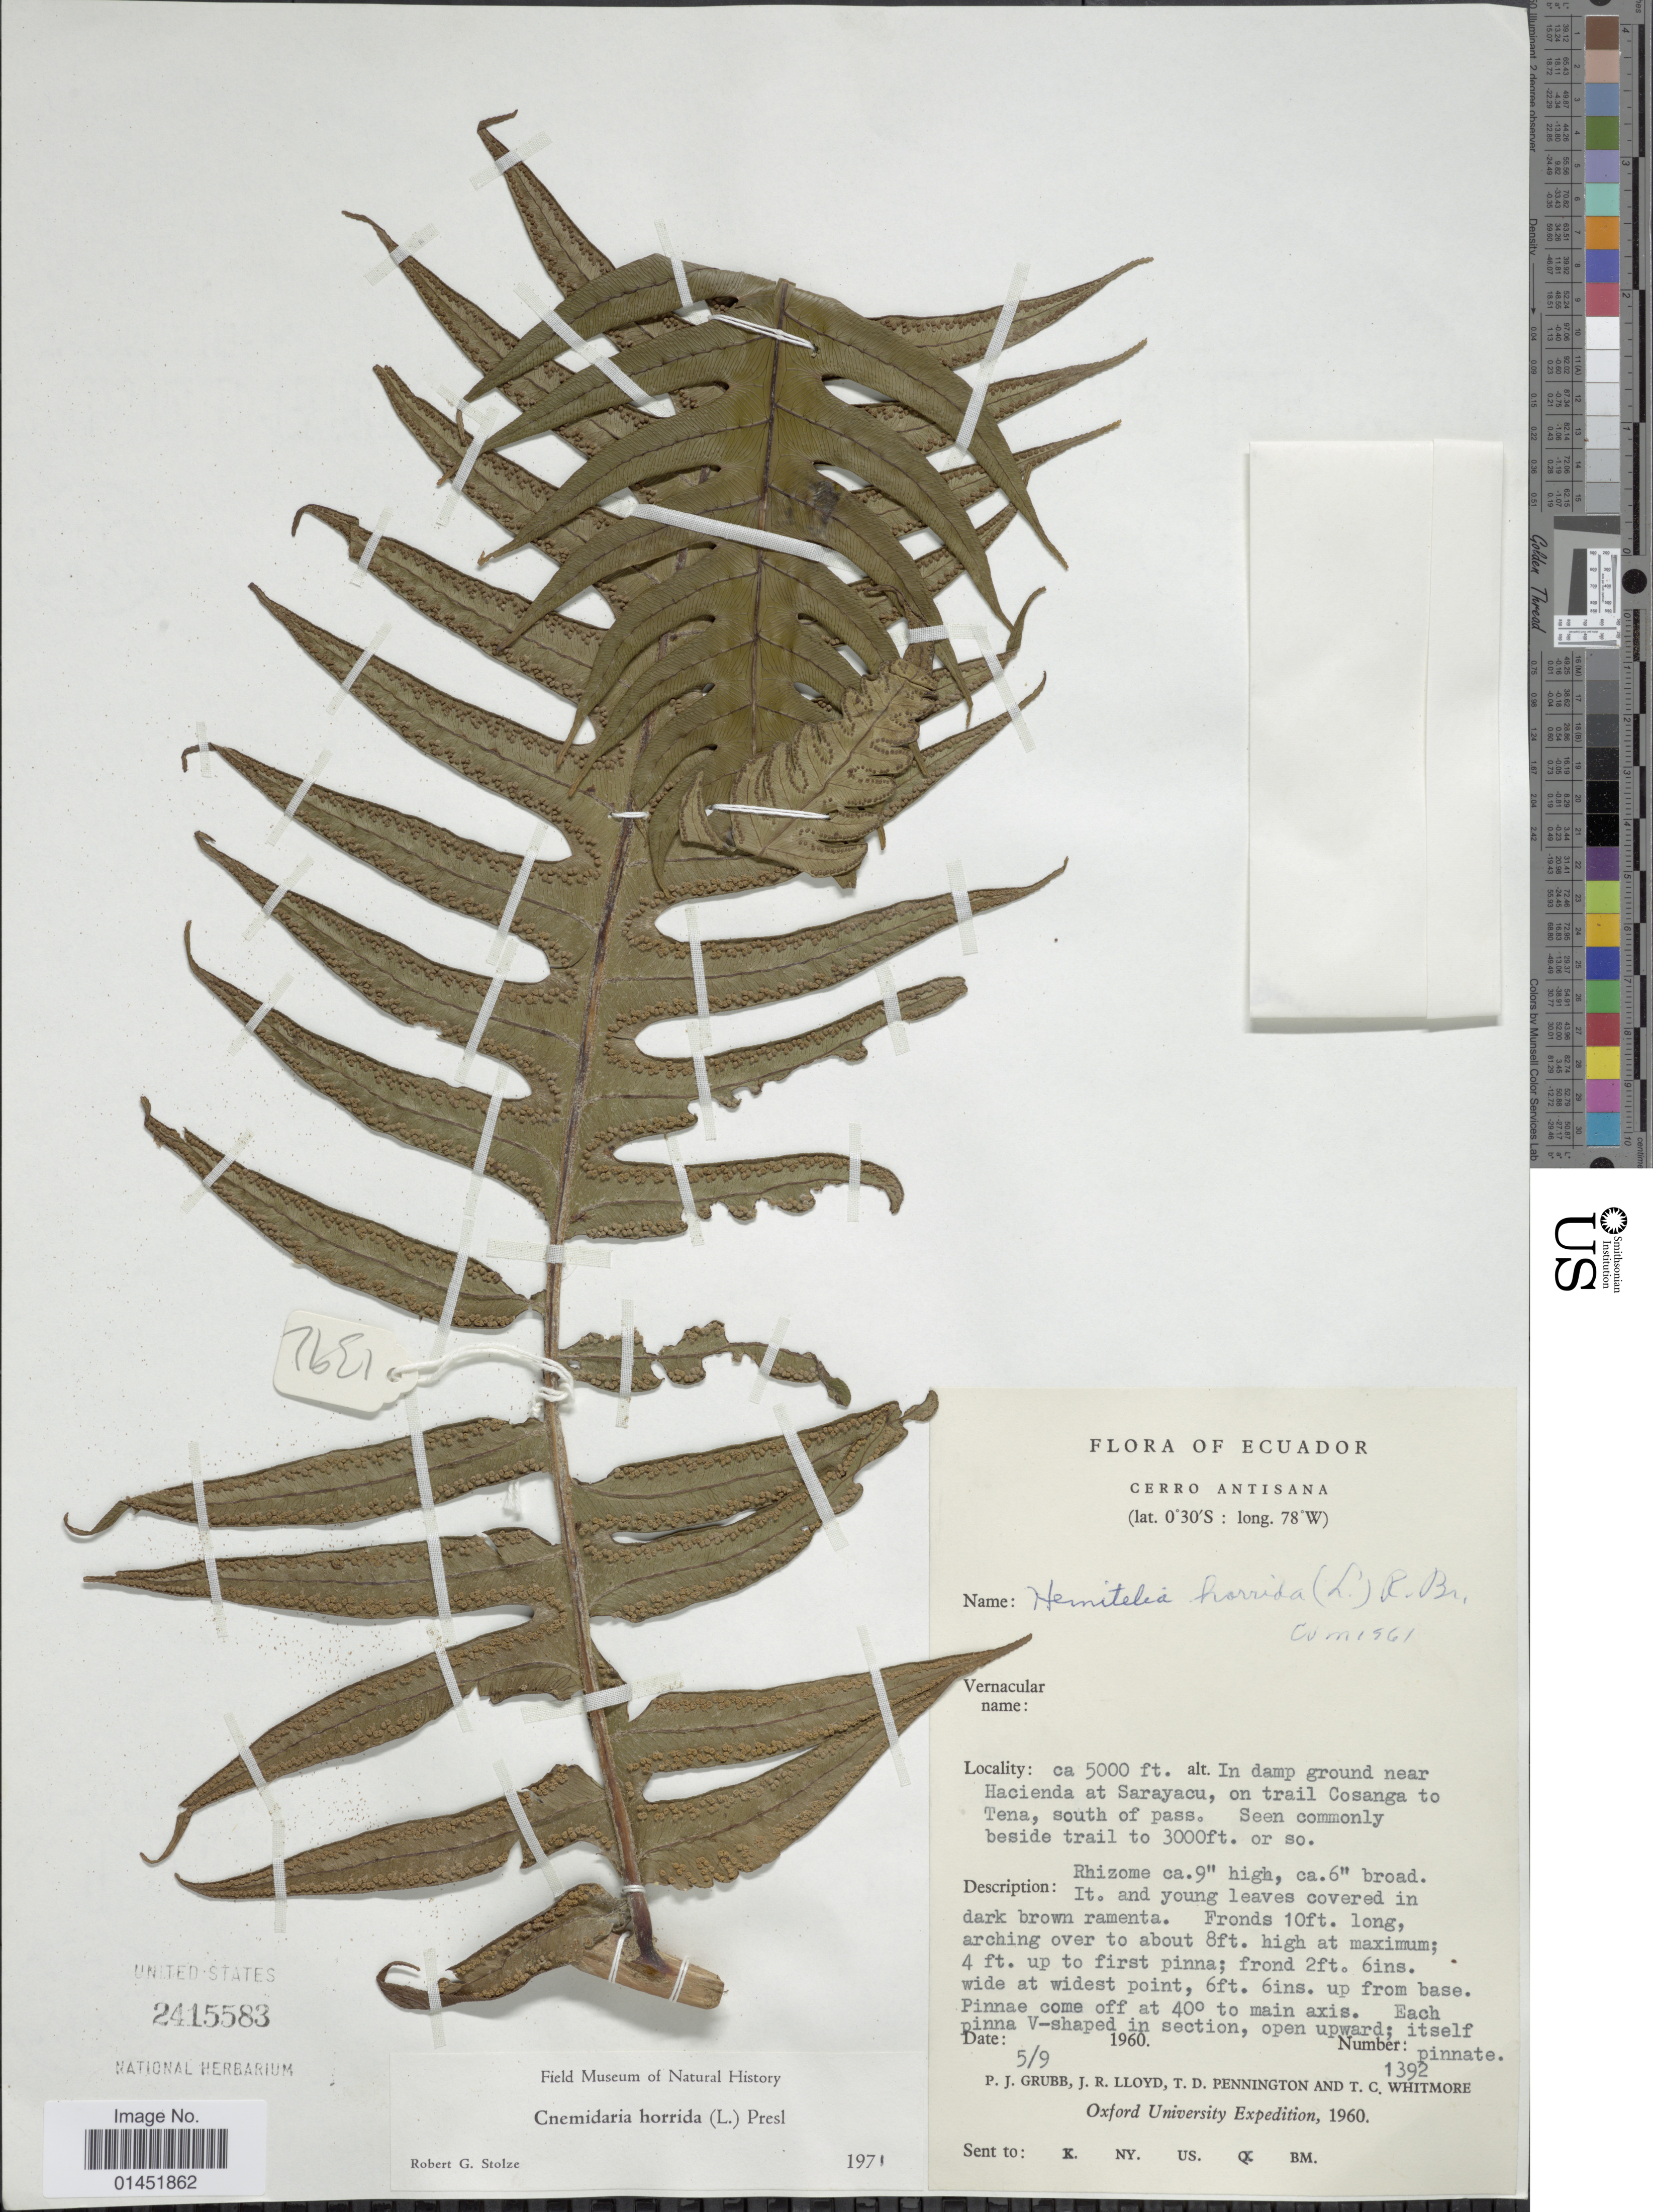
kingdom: Plantae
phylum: Tracheophyta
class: Polypodiopsida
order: Cyatheales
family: Cyatheaceae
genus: Cyathea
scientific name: Cyathea horrida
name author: (L.) Sm.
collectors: P. J. Grubb, J. R. Lloyd, T. D. Pennington & T. C. Whitmore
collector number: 1392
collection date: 1960-09-05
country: Ecuador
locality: Cerro Antisnana, In damp grond near Hacienda at Sarayacu, on trail Cosanga to Tena, south of pass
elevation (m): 914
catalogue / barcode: US 2415583